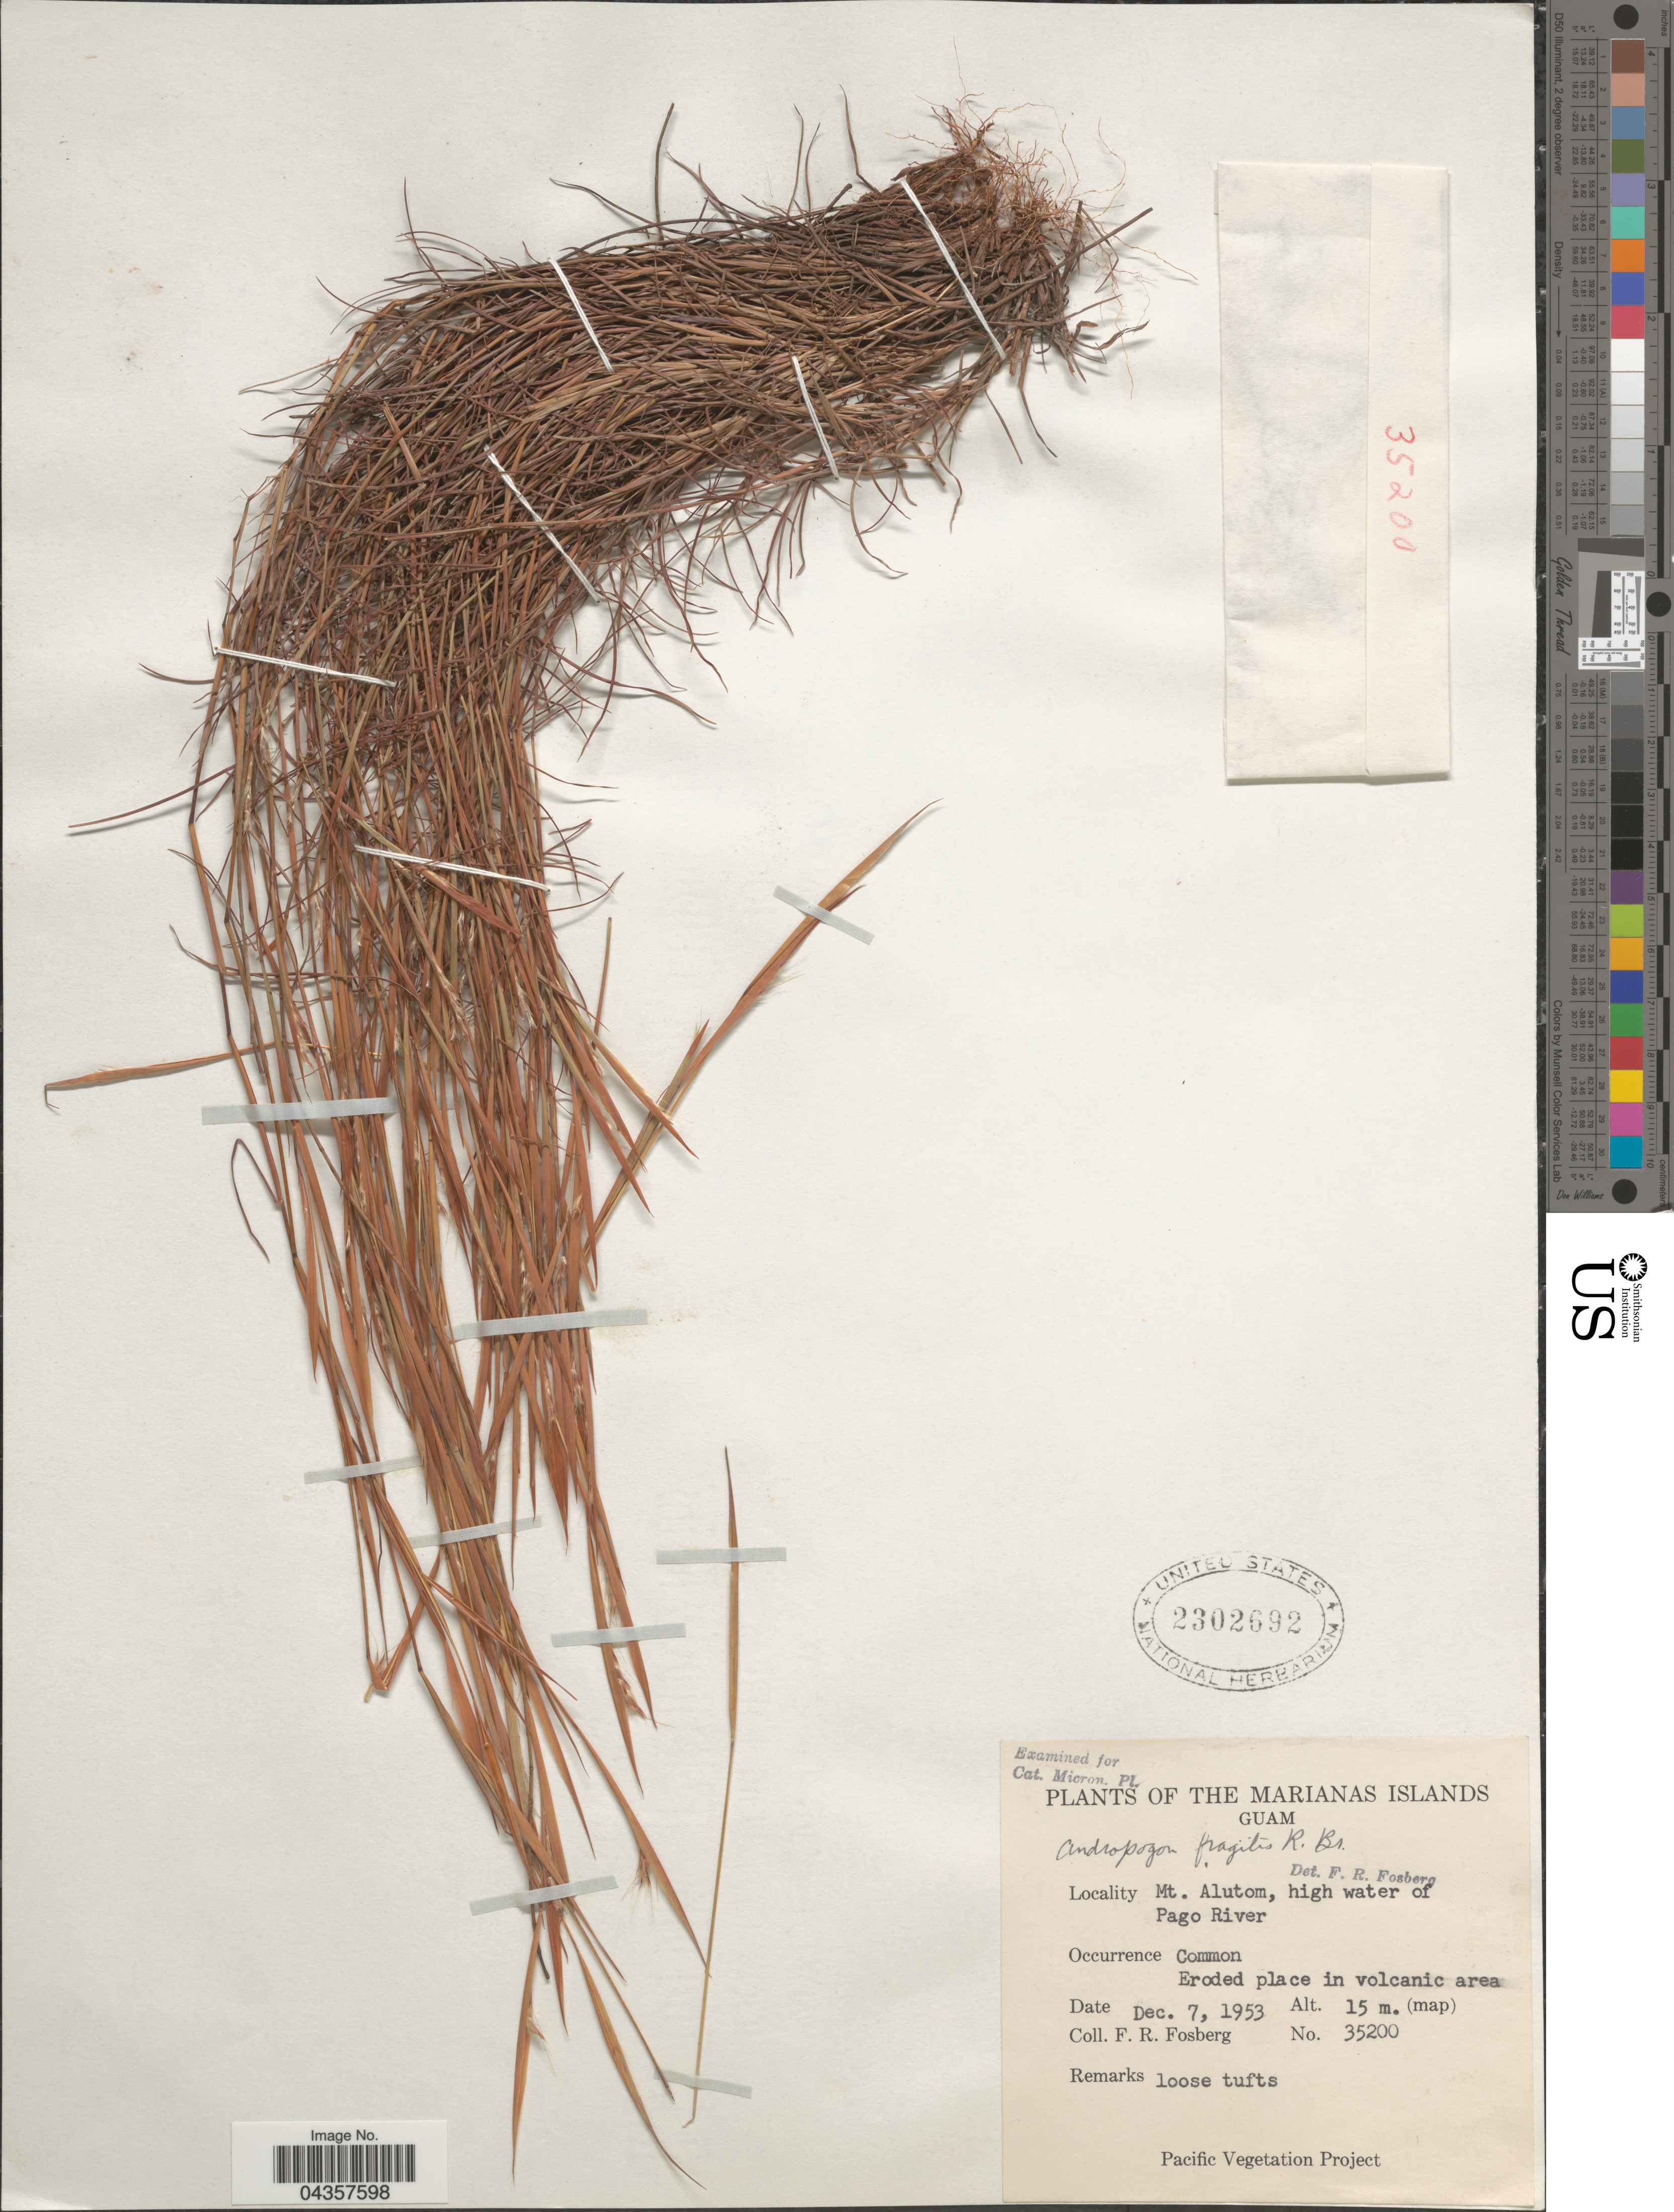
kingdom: Plantae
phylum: Tracheophyta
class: Liliopsida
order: Poales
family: Poaceae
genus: Schizachyrium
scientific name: Schizachyrium fragile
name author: (R. Br.) A. Camus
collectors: F. R. Fosberg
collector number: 35200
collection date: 1953-12-07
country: Guam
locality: The Marianas Islands. Mt. Alutom, high water of Pago River.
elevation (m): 15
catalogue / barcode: US 2302692